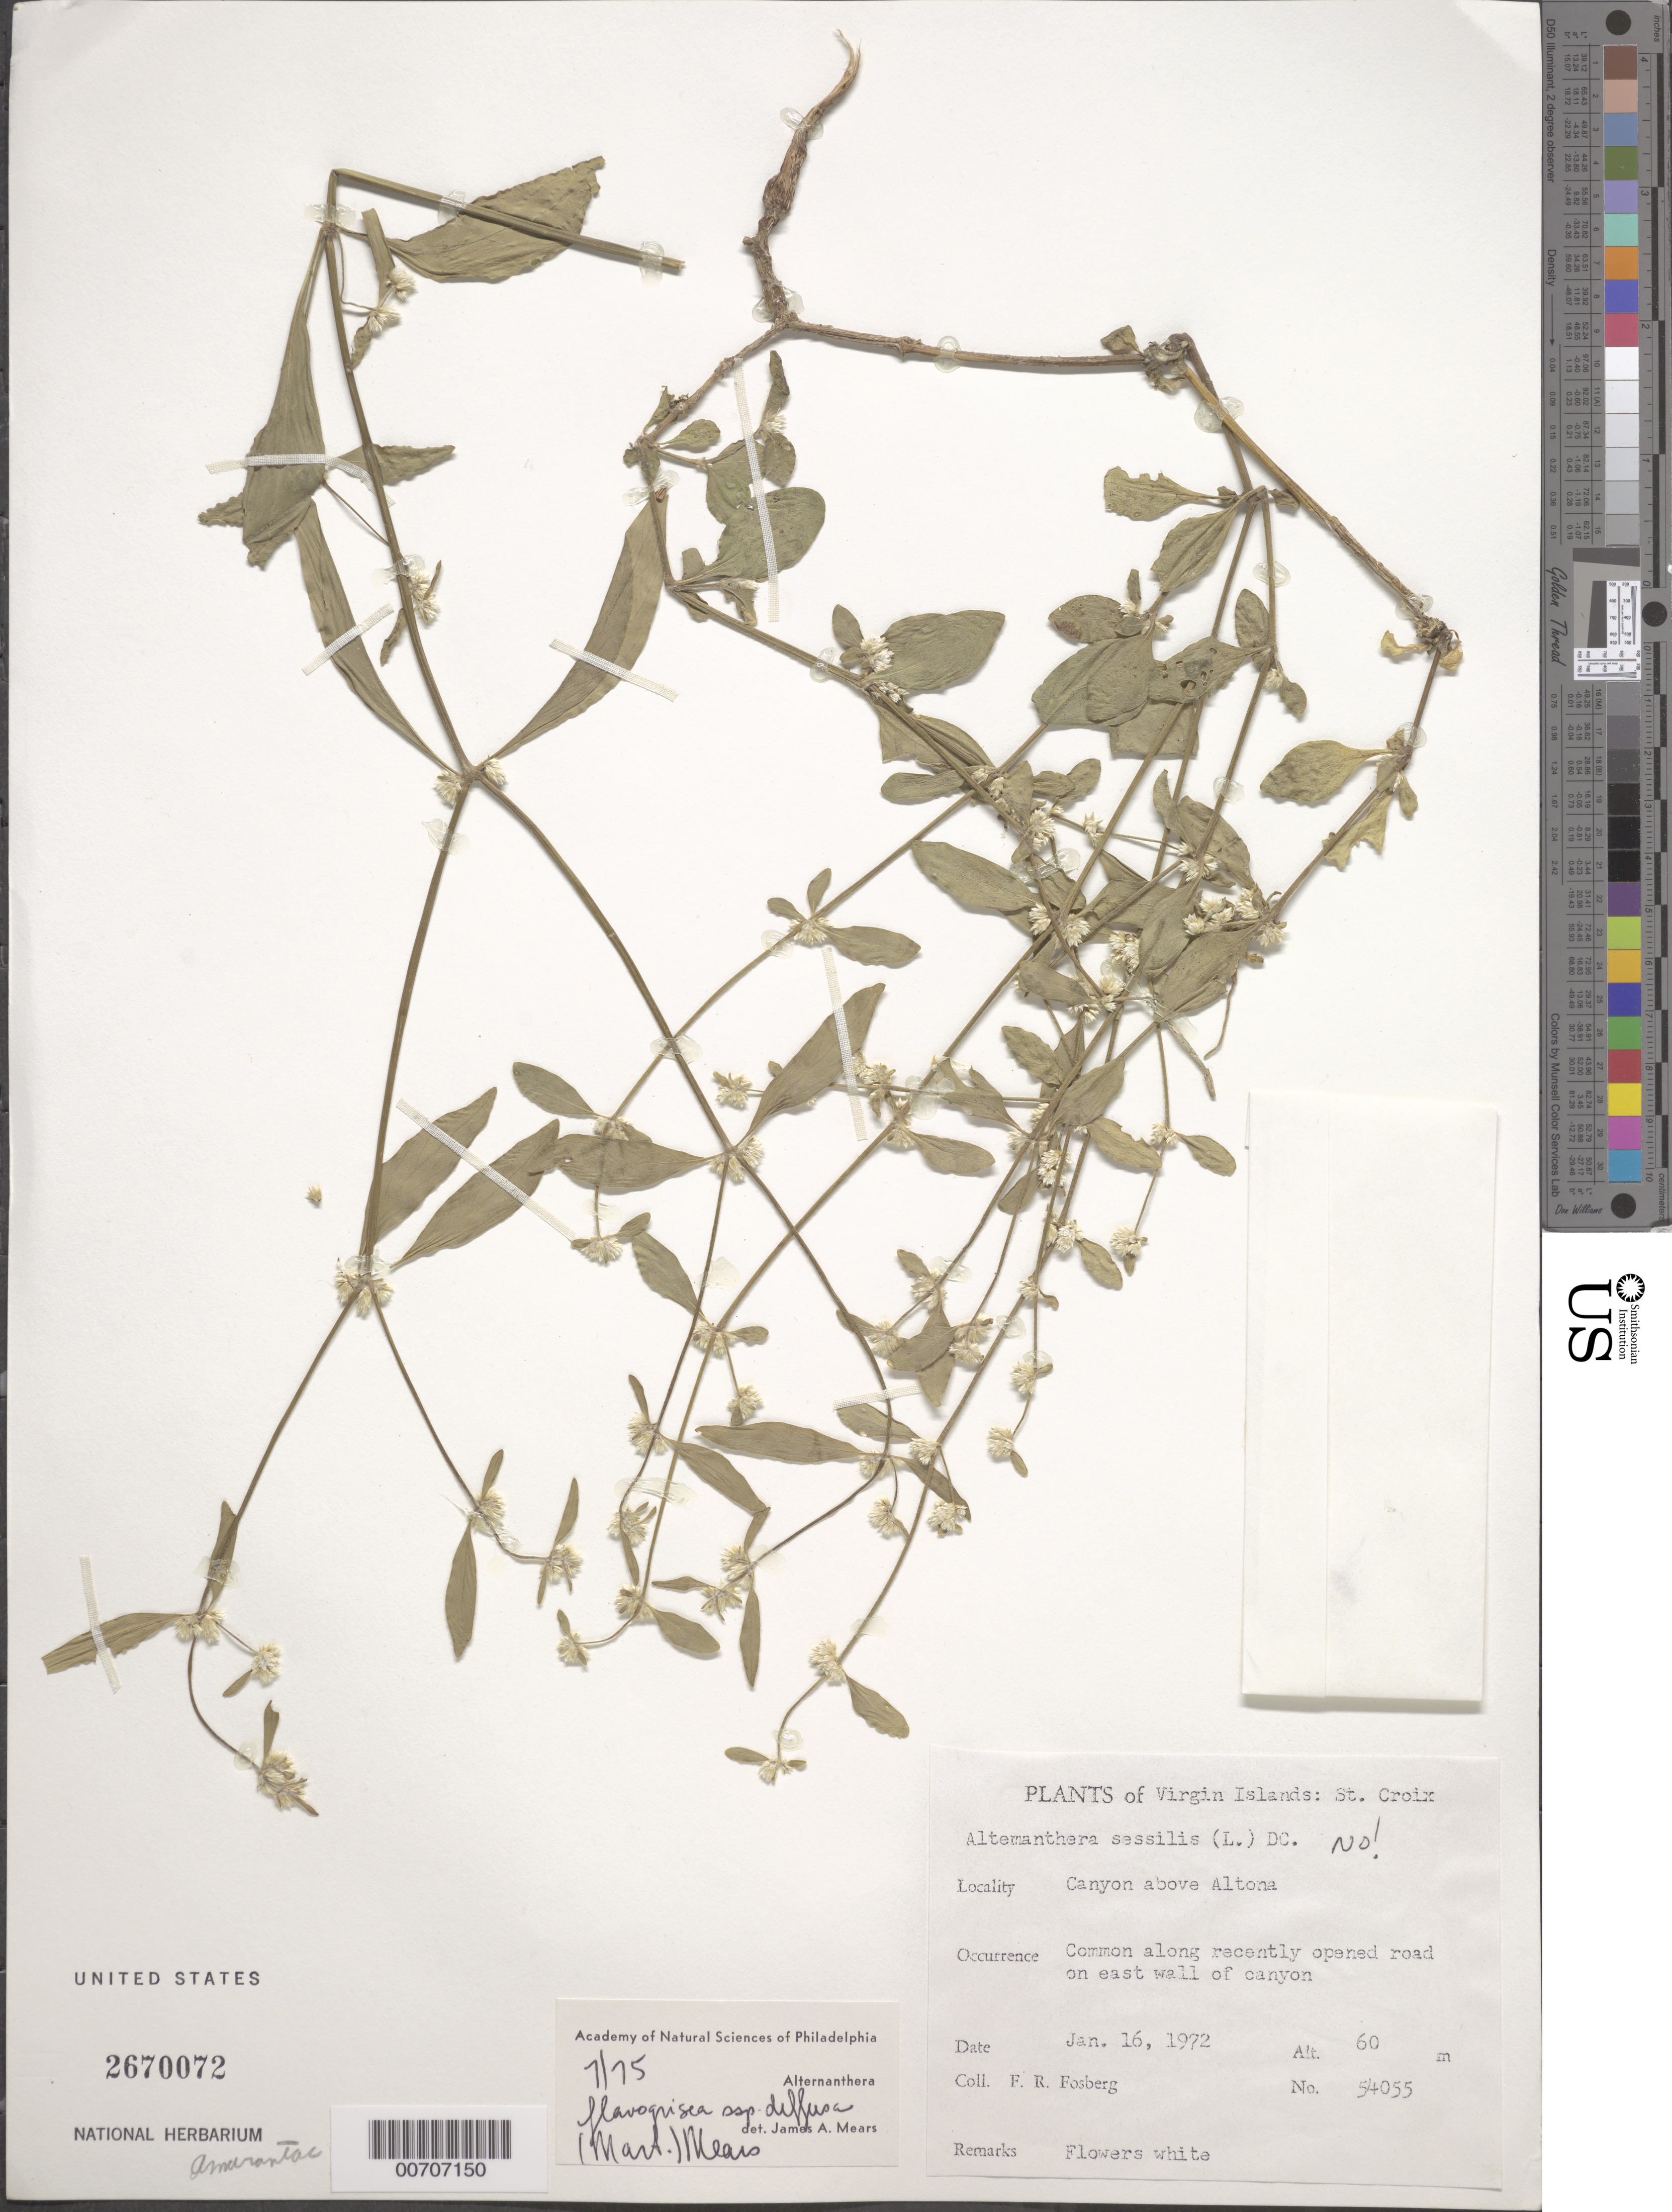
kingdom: Plantae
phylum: Tracheophyta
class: Magnoliopsida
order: Caryophyllales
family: Amaranthaceae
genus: Alternanthera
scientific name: Alternanthera flavogrisea subsp. diffusa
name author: (Mart.) Mears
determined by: Mears, J. A., (PH), Academy of Natural Sciences of Philadelphia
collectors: F. R. Fosberg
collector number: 54055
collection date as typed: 16 Jan 1972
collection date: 1972-01-16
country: U.S. Virgin Islands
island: St. Croix Island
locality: Canyon above Altona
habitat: Along recently opened road on E wall of canyon.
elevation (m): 60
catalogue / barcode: US 2670072